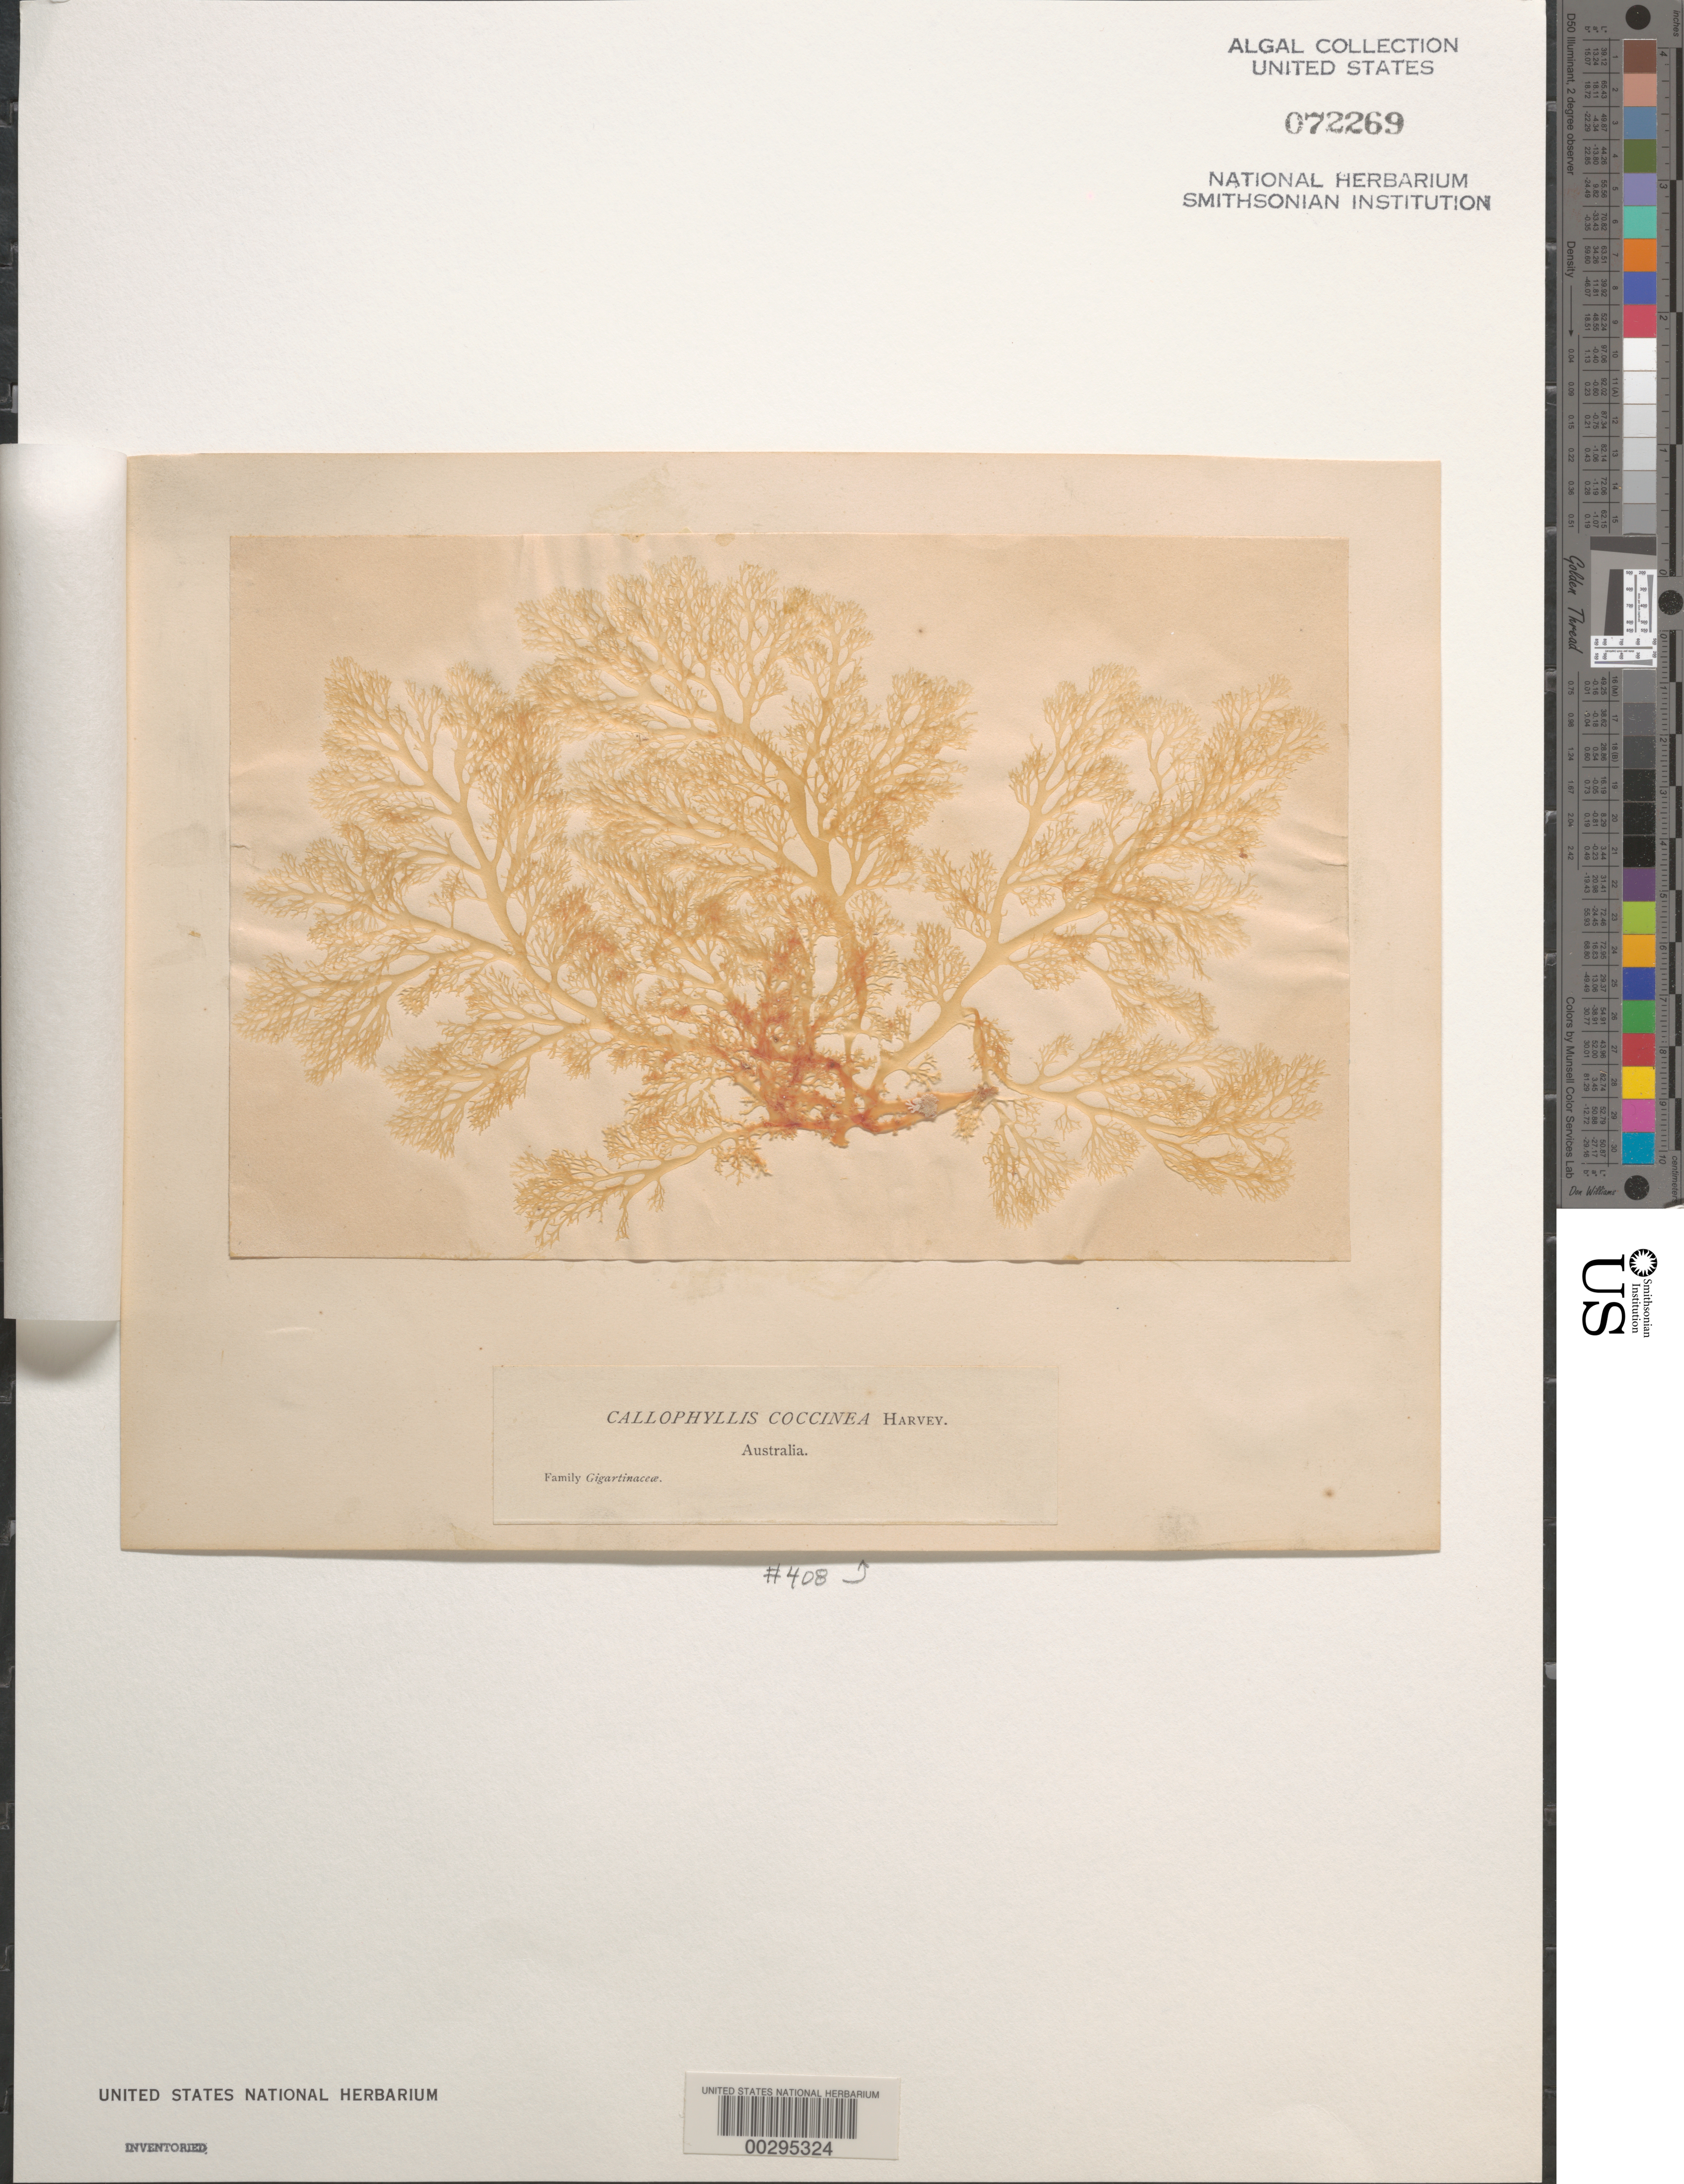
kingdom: Plantae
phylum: Rhodophyta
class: Florideophyceae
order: Gigartinales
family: Kallymeniaceae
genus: Callophyllis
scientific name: Callophyllis rangiferina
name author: (R.Brown ex Turner) Womersley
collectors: W. Harvey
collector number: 408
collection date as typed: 1854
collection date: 1854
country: Australia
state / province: Western Australia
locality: Princess Royal Harbor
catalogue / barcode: US 72269